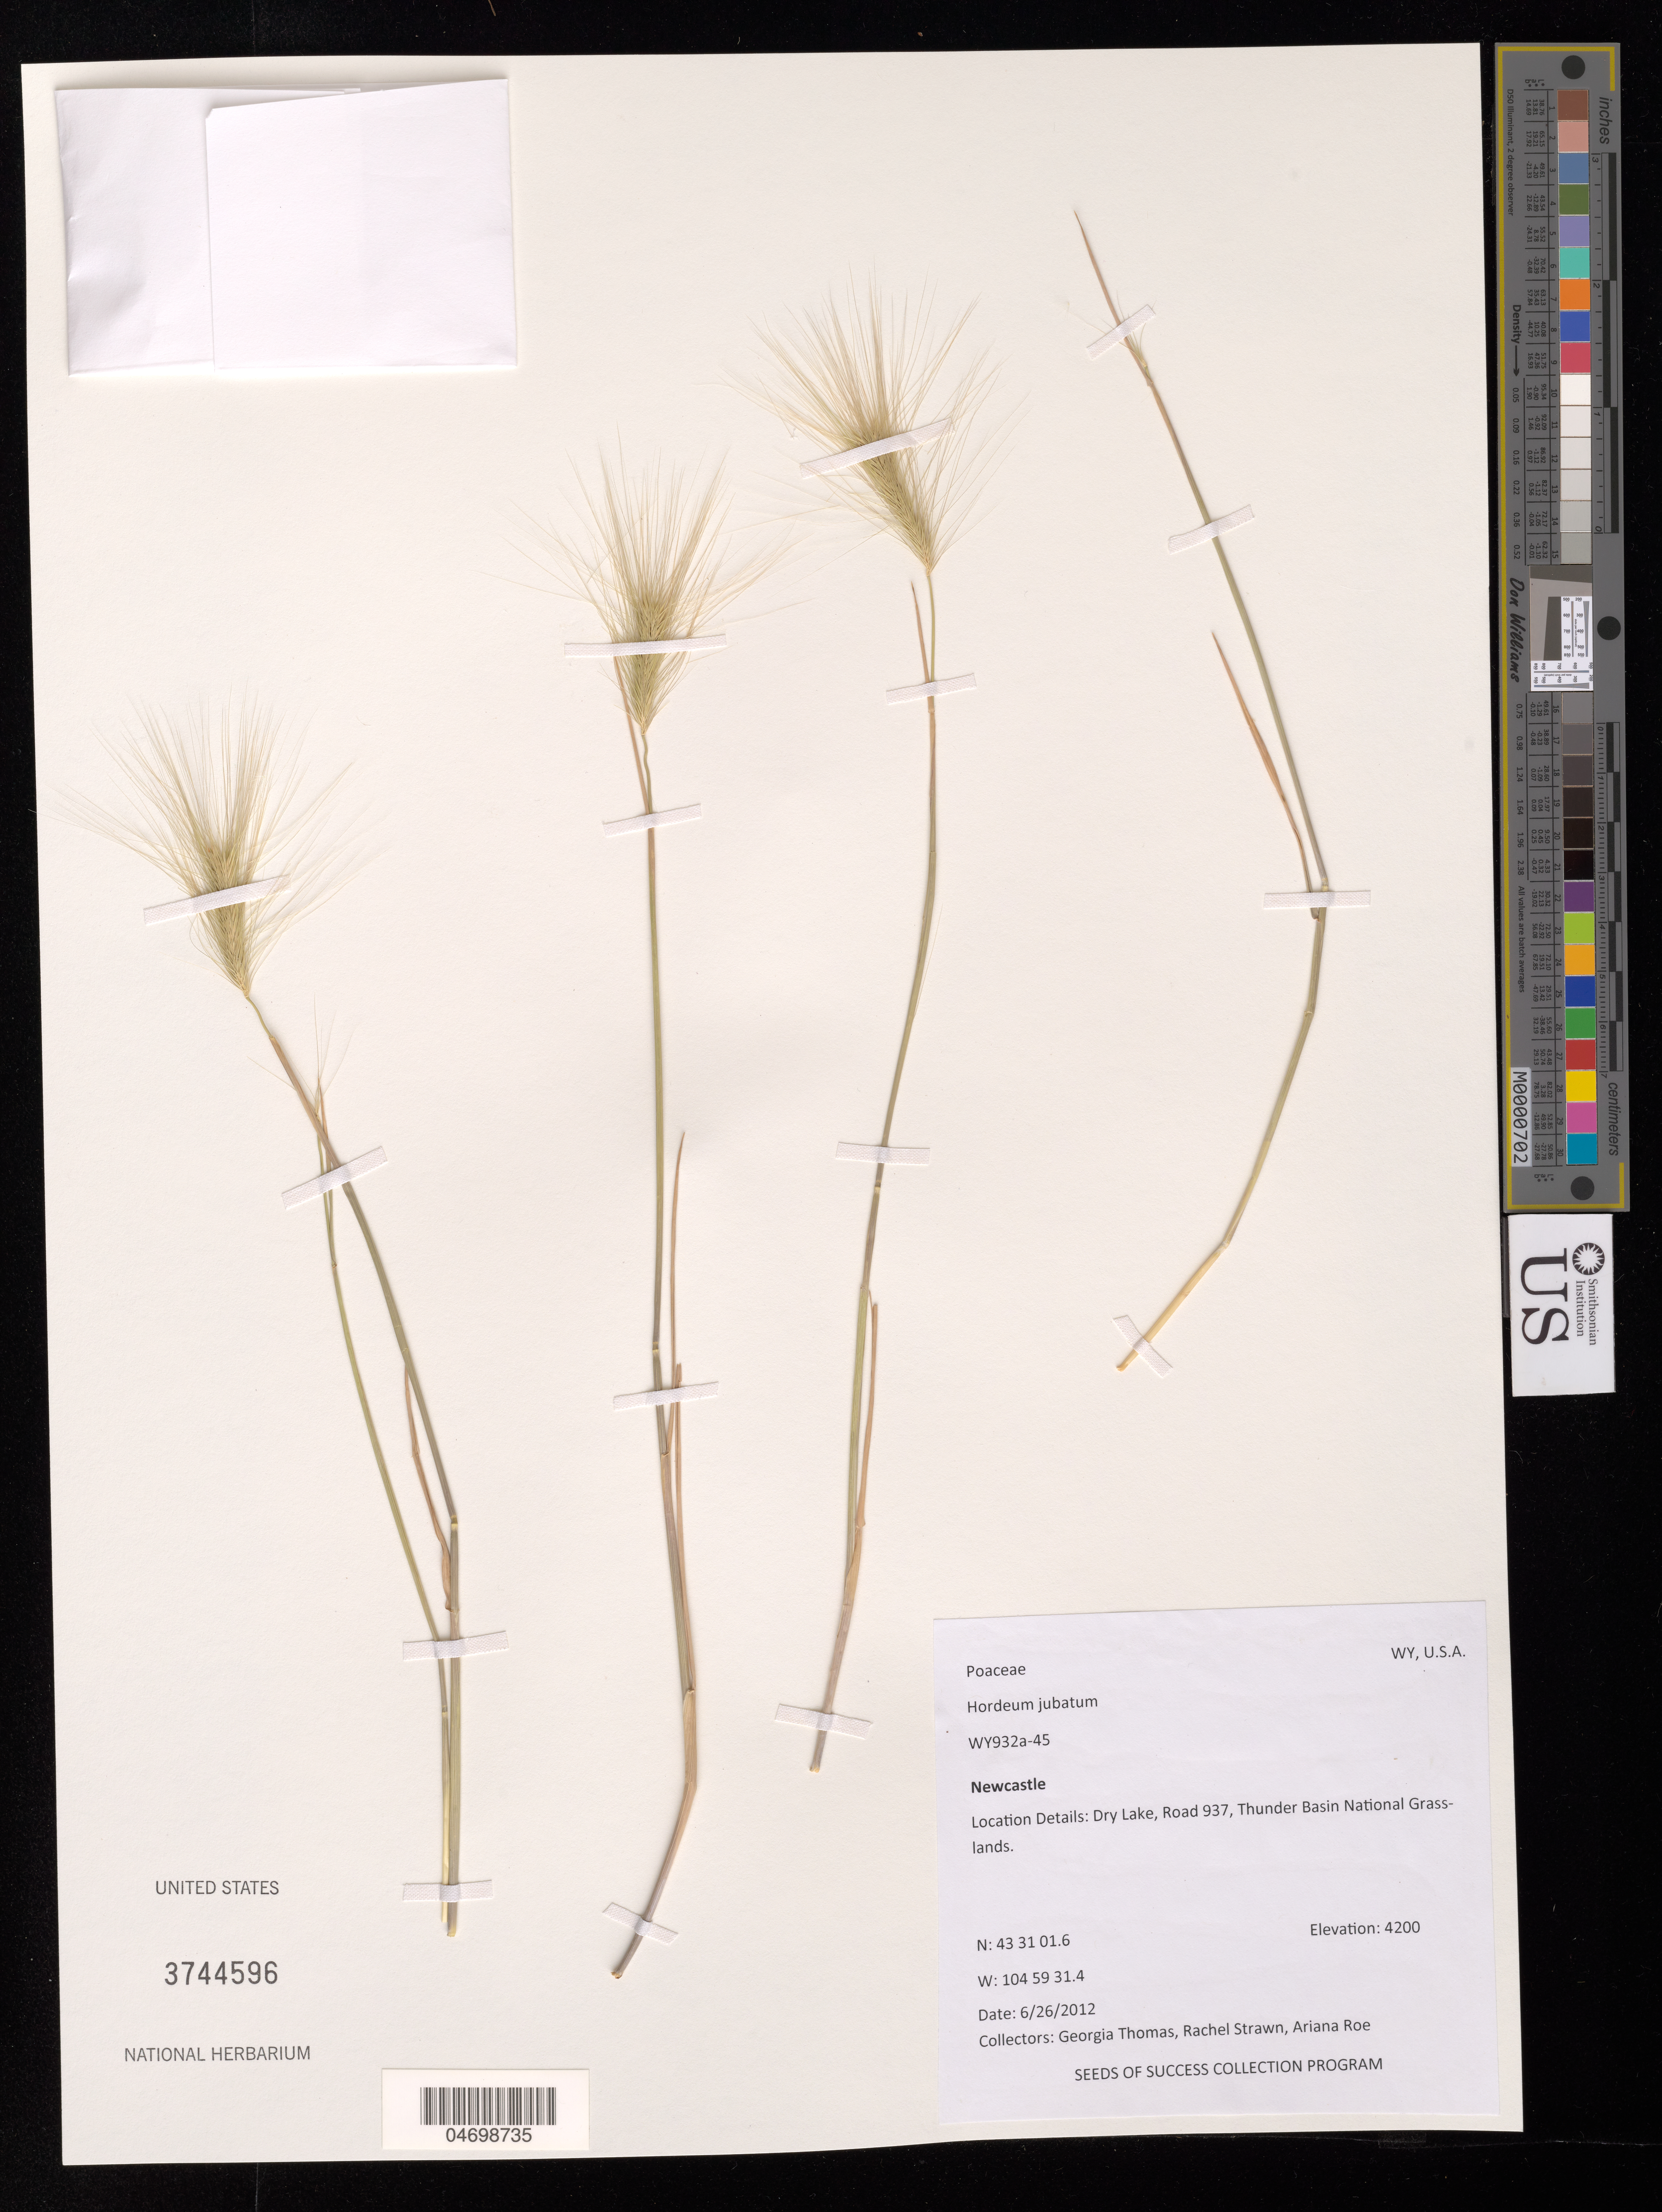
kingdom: Plantae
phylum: Tracheophyta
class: Liliopsida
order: Poales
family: Poaceae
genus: Hordeum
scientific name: Hordeum jubatum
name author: L.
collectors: G. Thomas, R. Strawn & A. Roe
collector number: WY932A-45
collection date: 2012-06-26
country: United States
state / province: Wyoming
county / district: Newcastle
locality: Dry Lake, Road 937, Thunder Basin National Grassland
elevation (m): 1280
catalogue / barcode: US 3744596